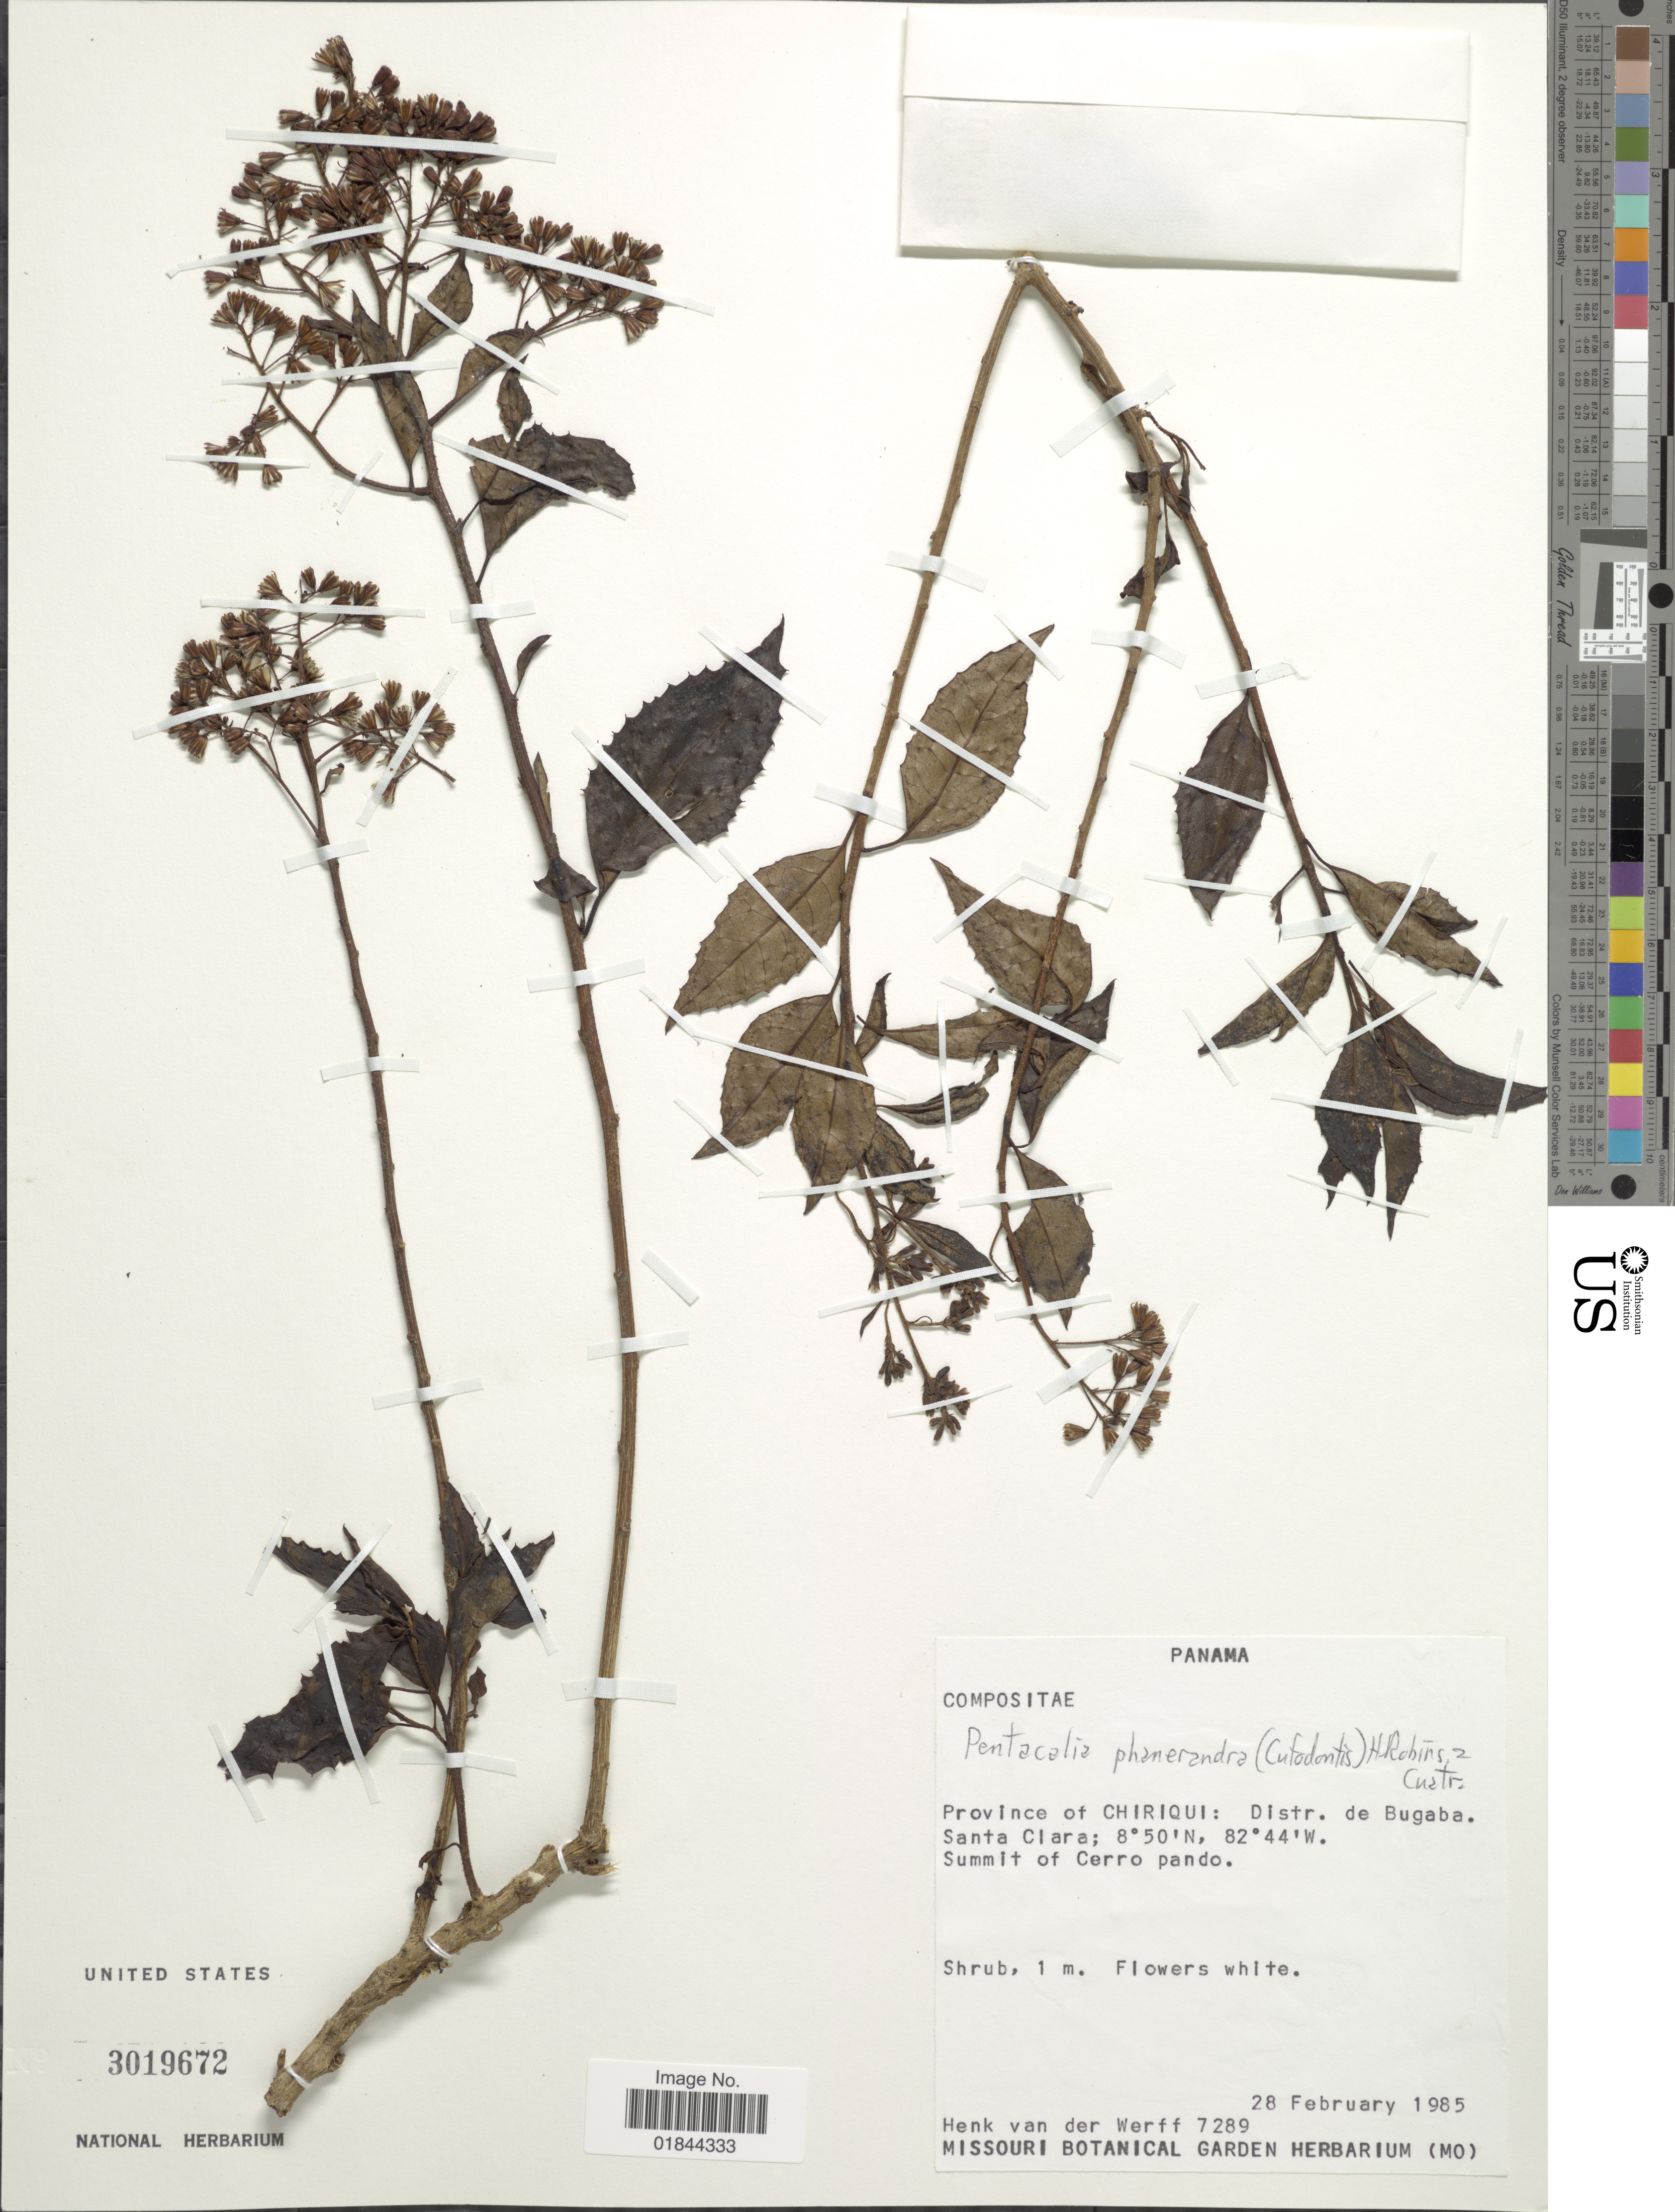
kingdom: Plantae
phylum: Tracheophyta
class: Magnoliopsida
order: Asterales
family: Asteraceae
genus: Pentacalia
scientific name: Pentacalia phanerandra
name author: (Cufod.) H. Rob. & Cuatrec.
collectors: H. van der Werff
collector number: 7289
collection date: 1985-02-28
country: Panama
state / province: Chiriqui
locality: Distr. de Bugaba, Santa Clara, Summit of Cerro pando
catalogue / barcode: US 3019672